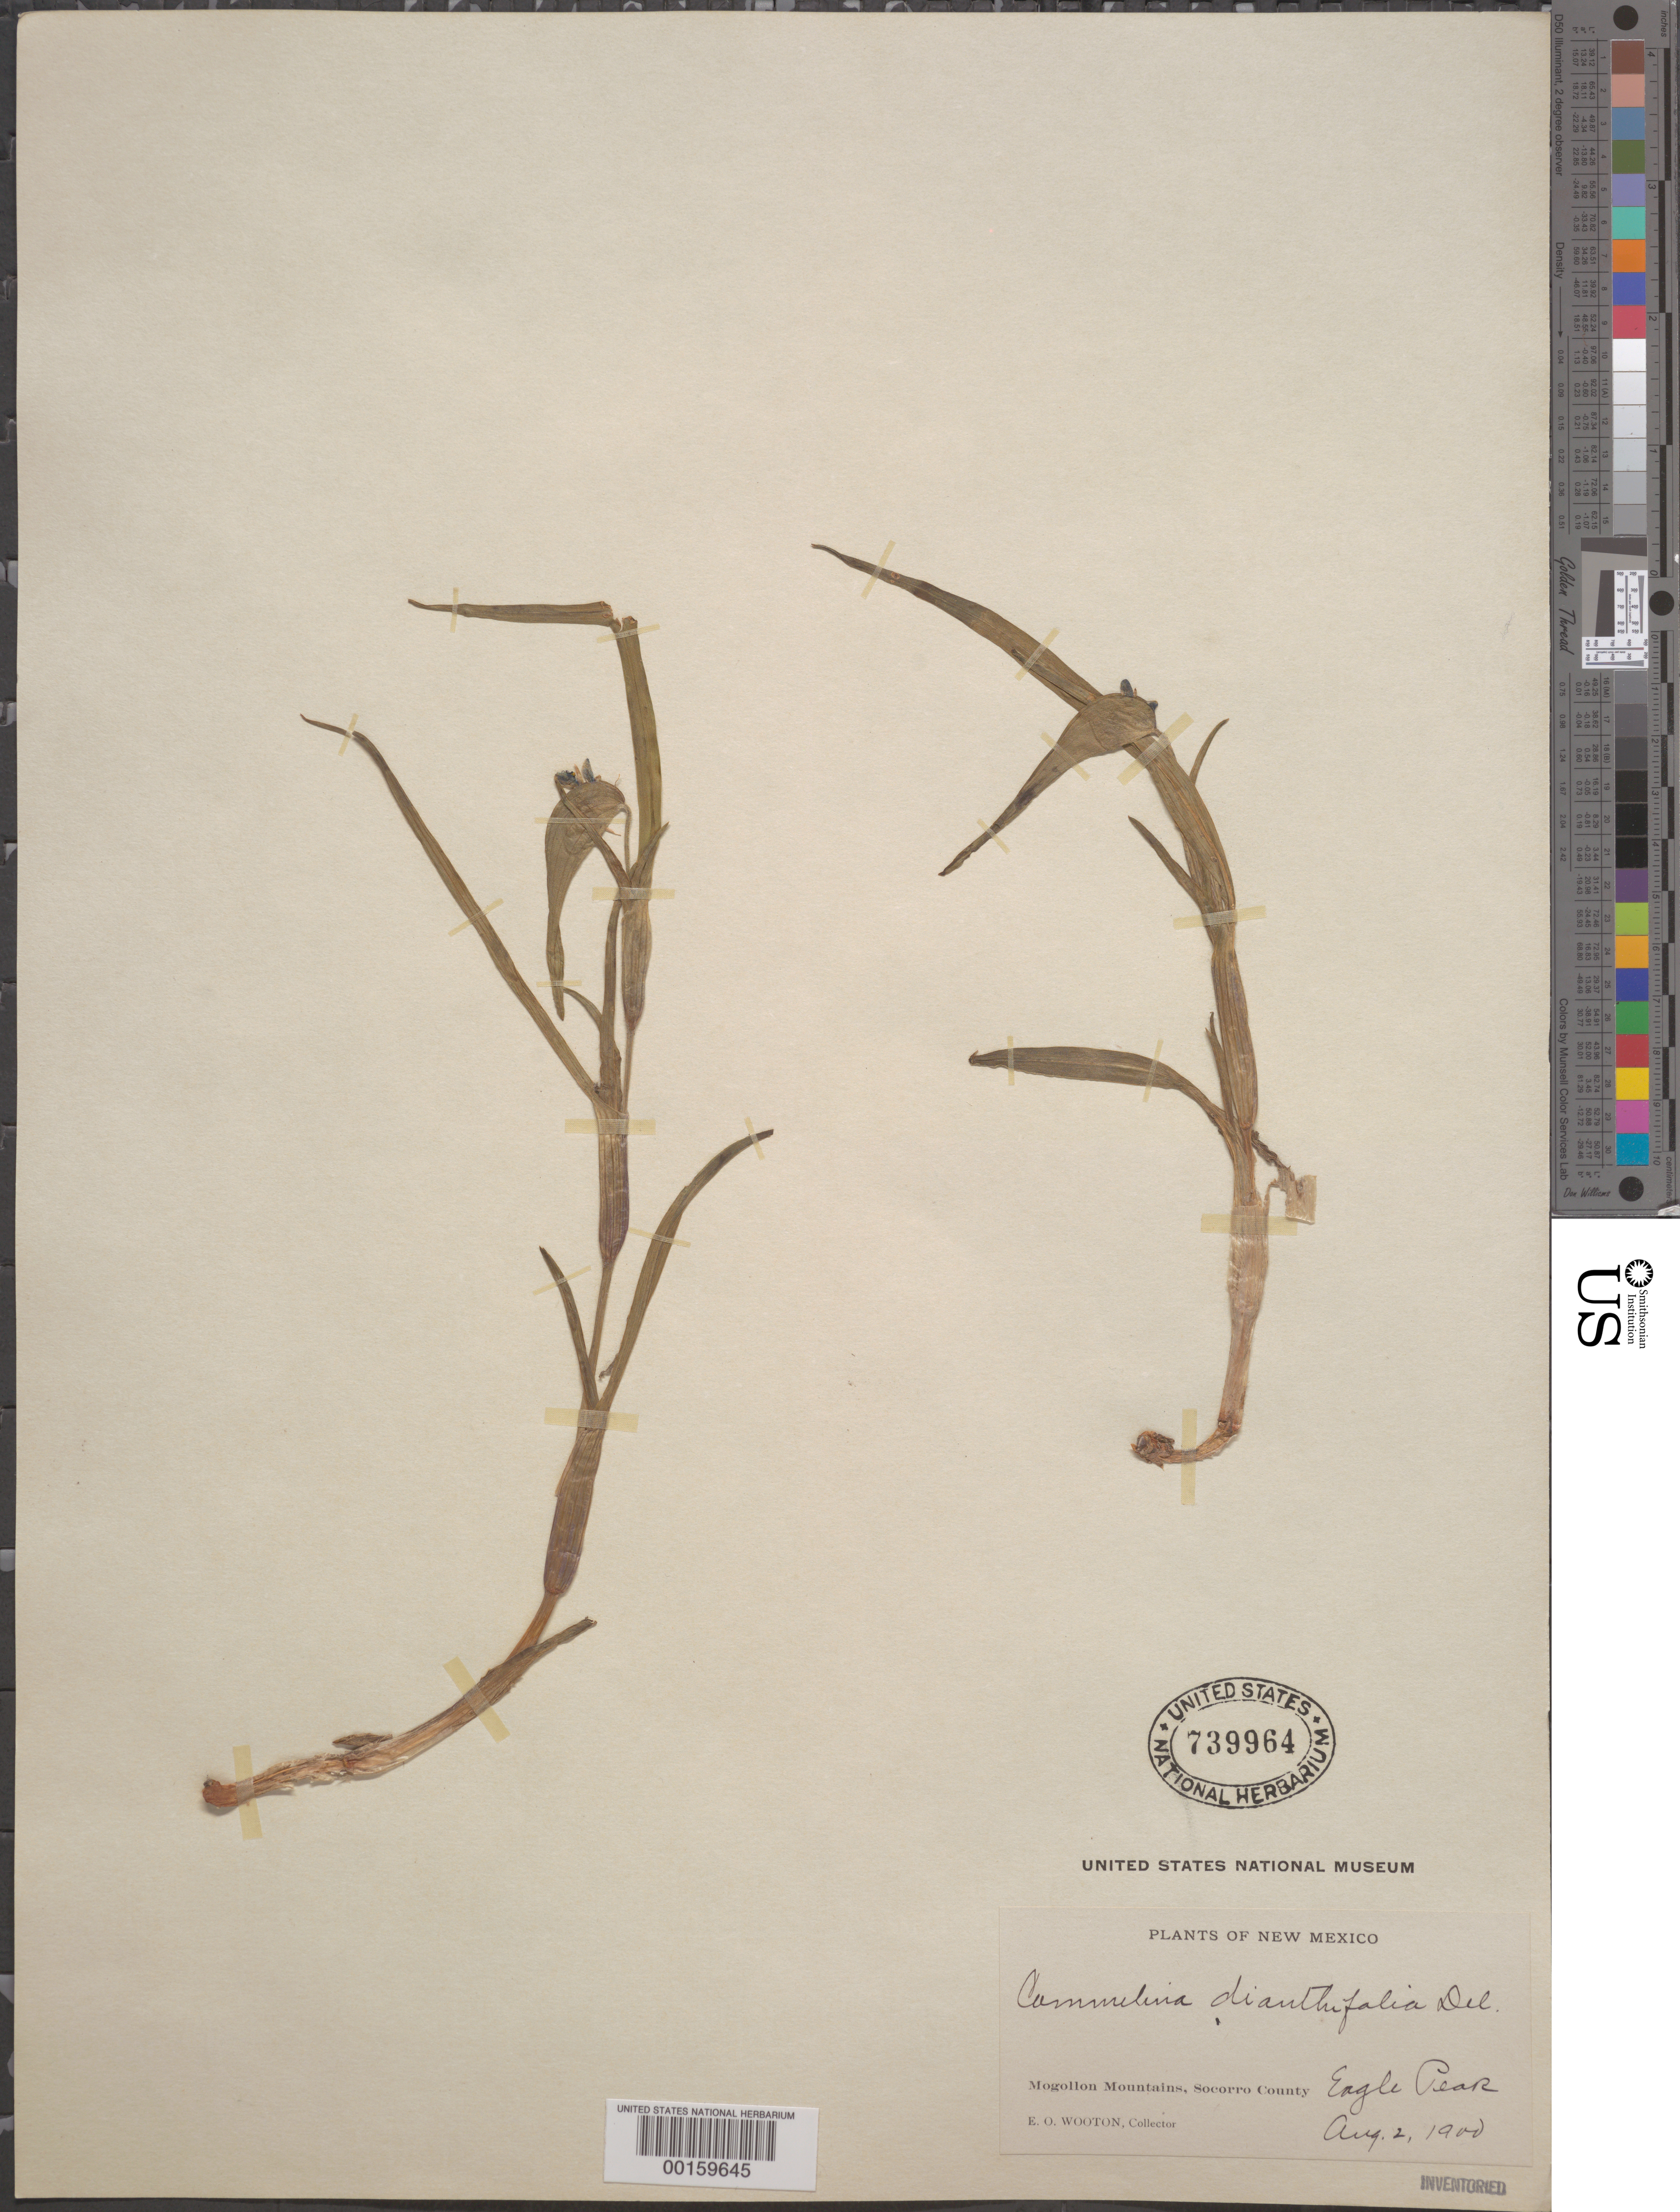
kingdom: Plantae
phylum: Tracheophyta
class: Liliopsida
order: Commelinales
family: Commelinaceae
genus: Commelina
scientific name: Commelina dianthifolia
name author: Redouté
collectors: E. O. Wooton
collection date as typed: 02 Aug 1900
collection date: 1900-08-02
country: United States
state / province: New Mexico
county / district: Socorro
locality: Mogollon mts., eagle peak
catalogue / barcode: US 739964